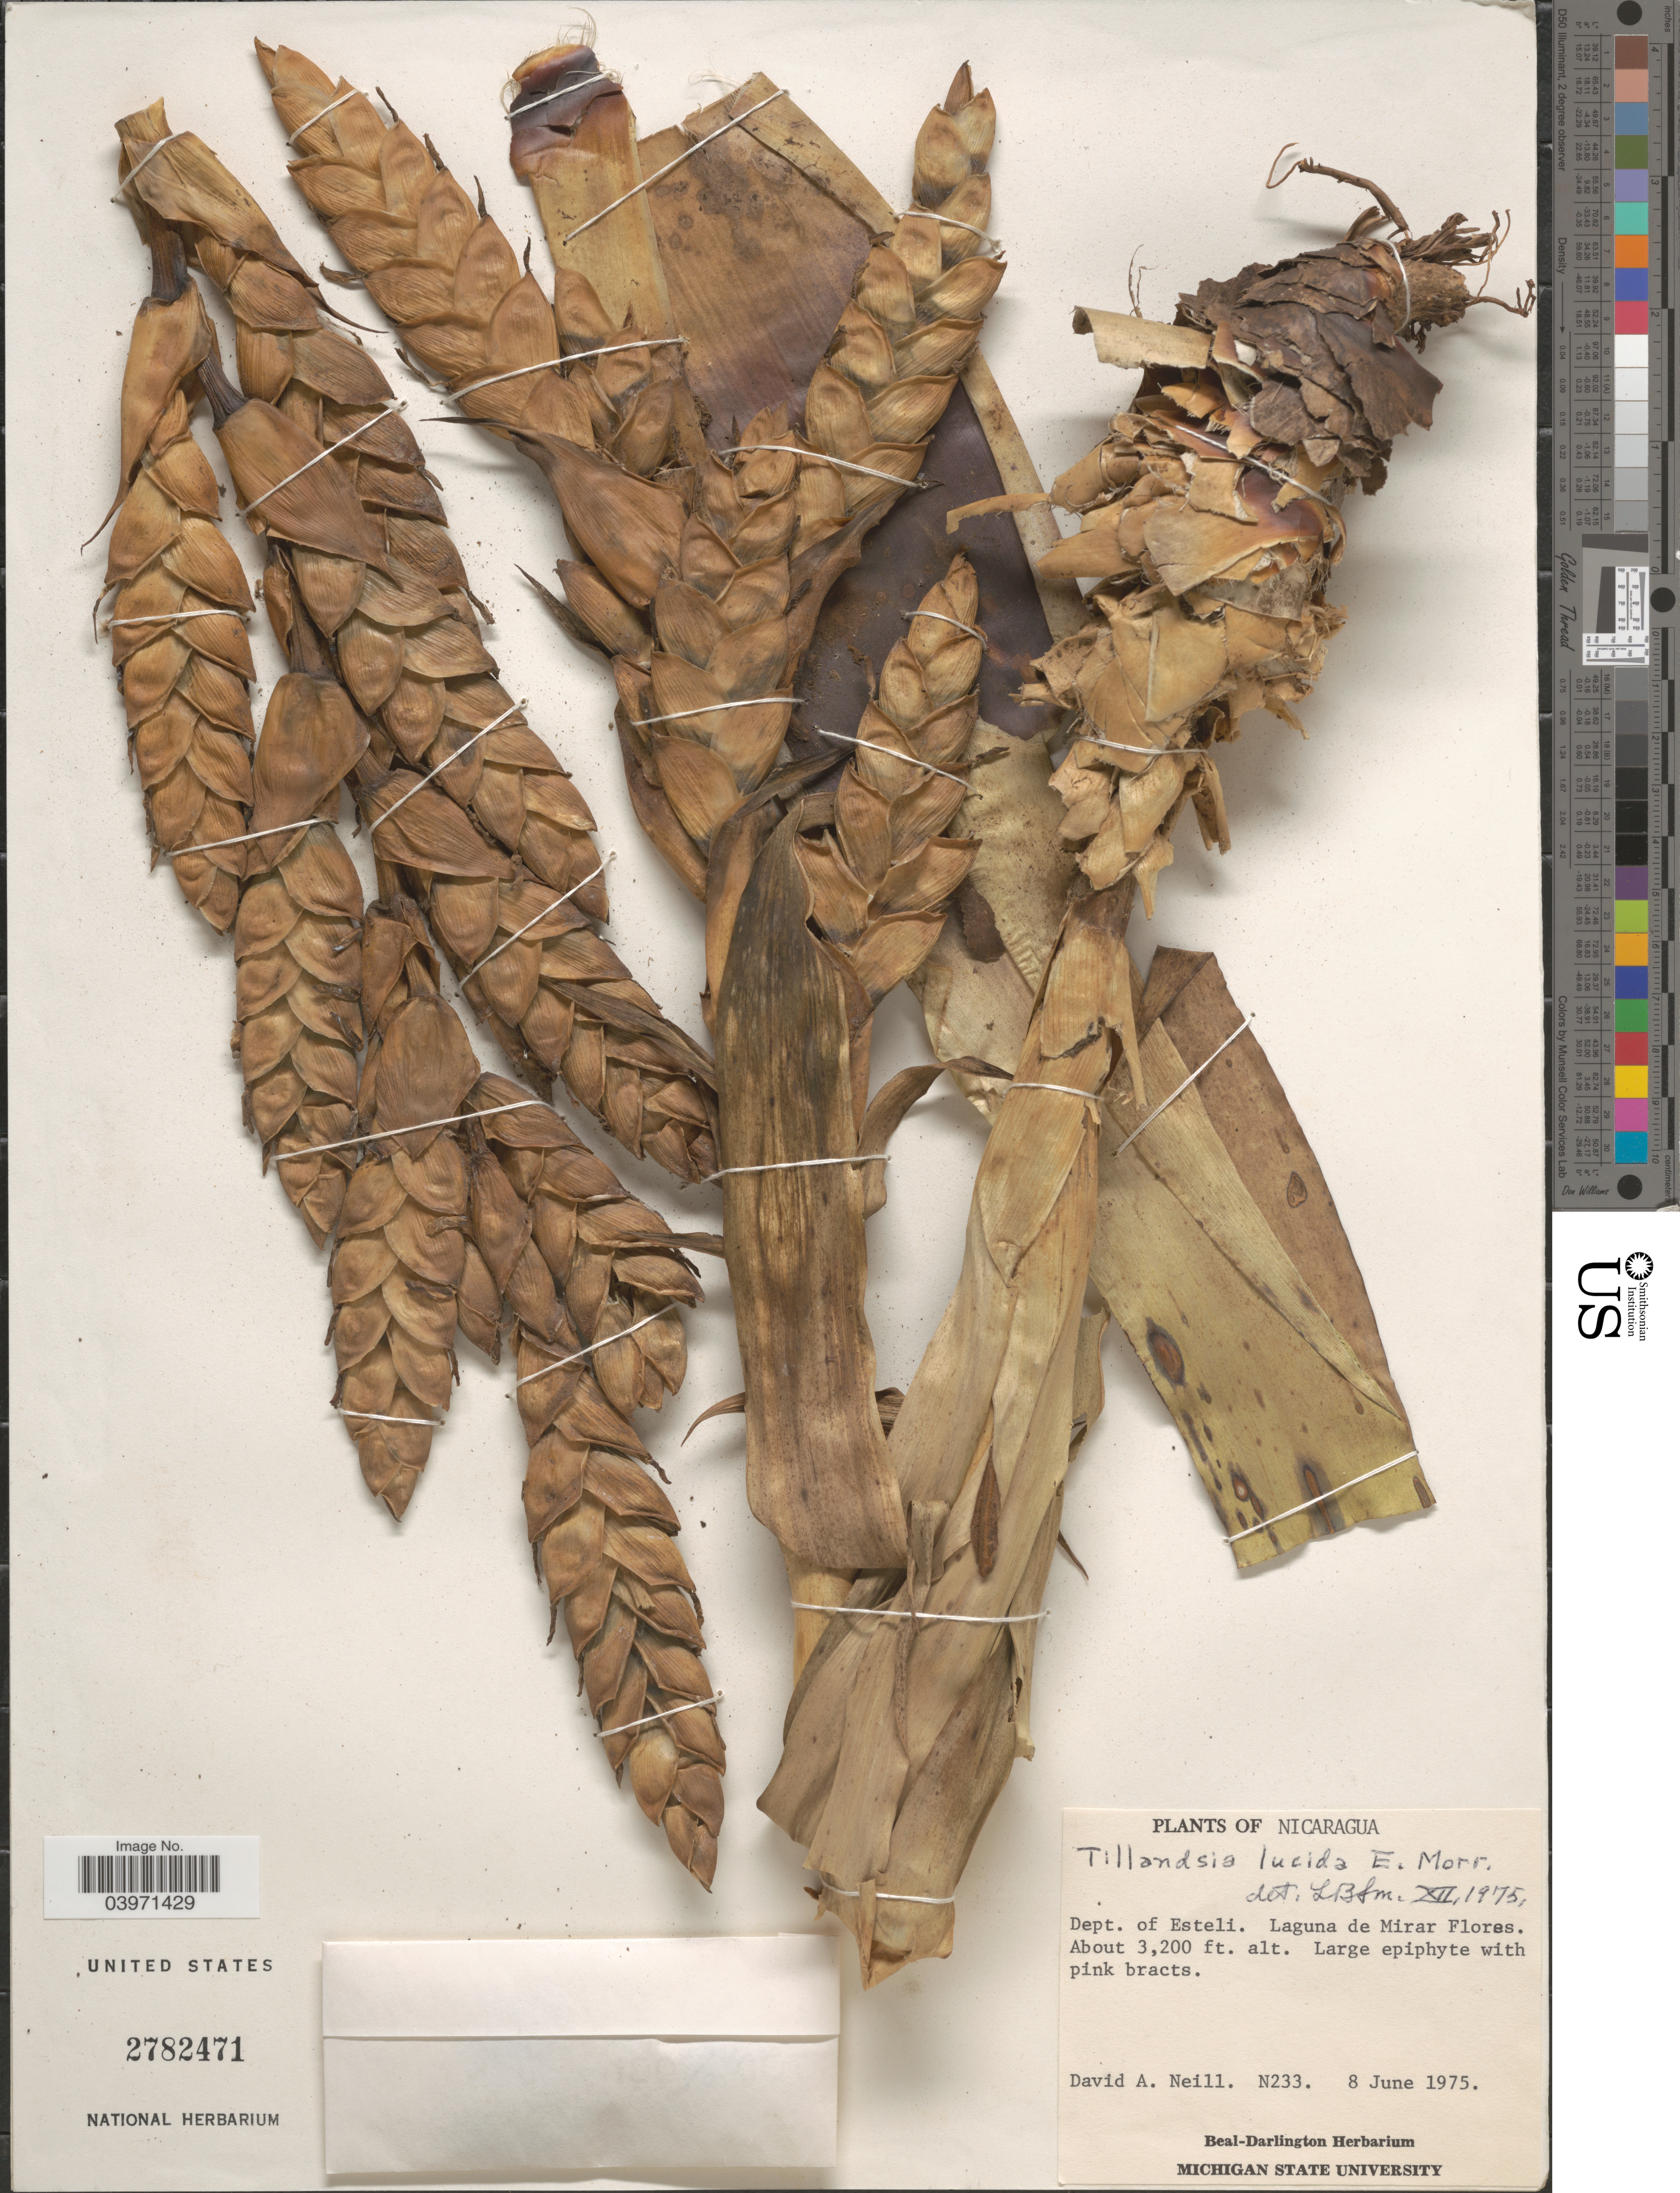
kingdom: Plantae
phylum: Tracheophyta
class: Liliopsida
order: Poales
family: Bromeliaceae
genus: Tillandsia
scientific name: Tillandsia lucida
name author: É. Morren ex Baker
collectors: D. A. Neill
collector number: N233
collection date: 1975-06-08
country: Nicaragua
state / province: Esteli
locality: Dept. of Esteli. Laguna de Mirar Flores.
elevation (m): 975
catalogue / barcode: US 2782471